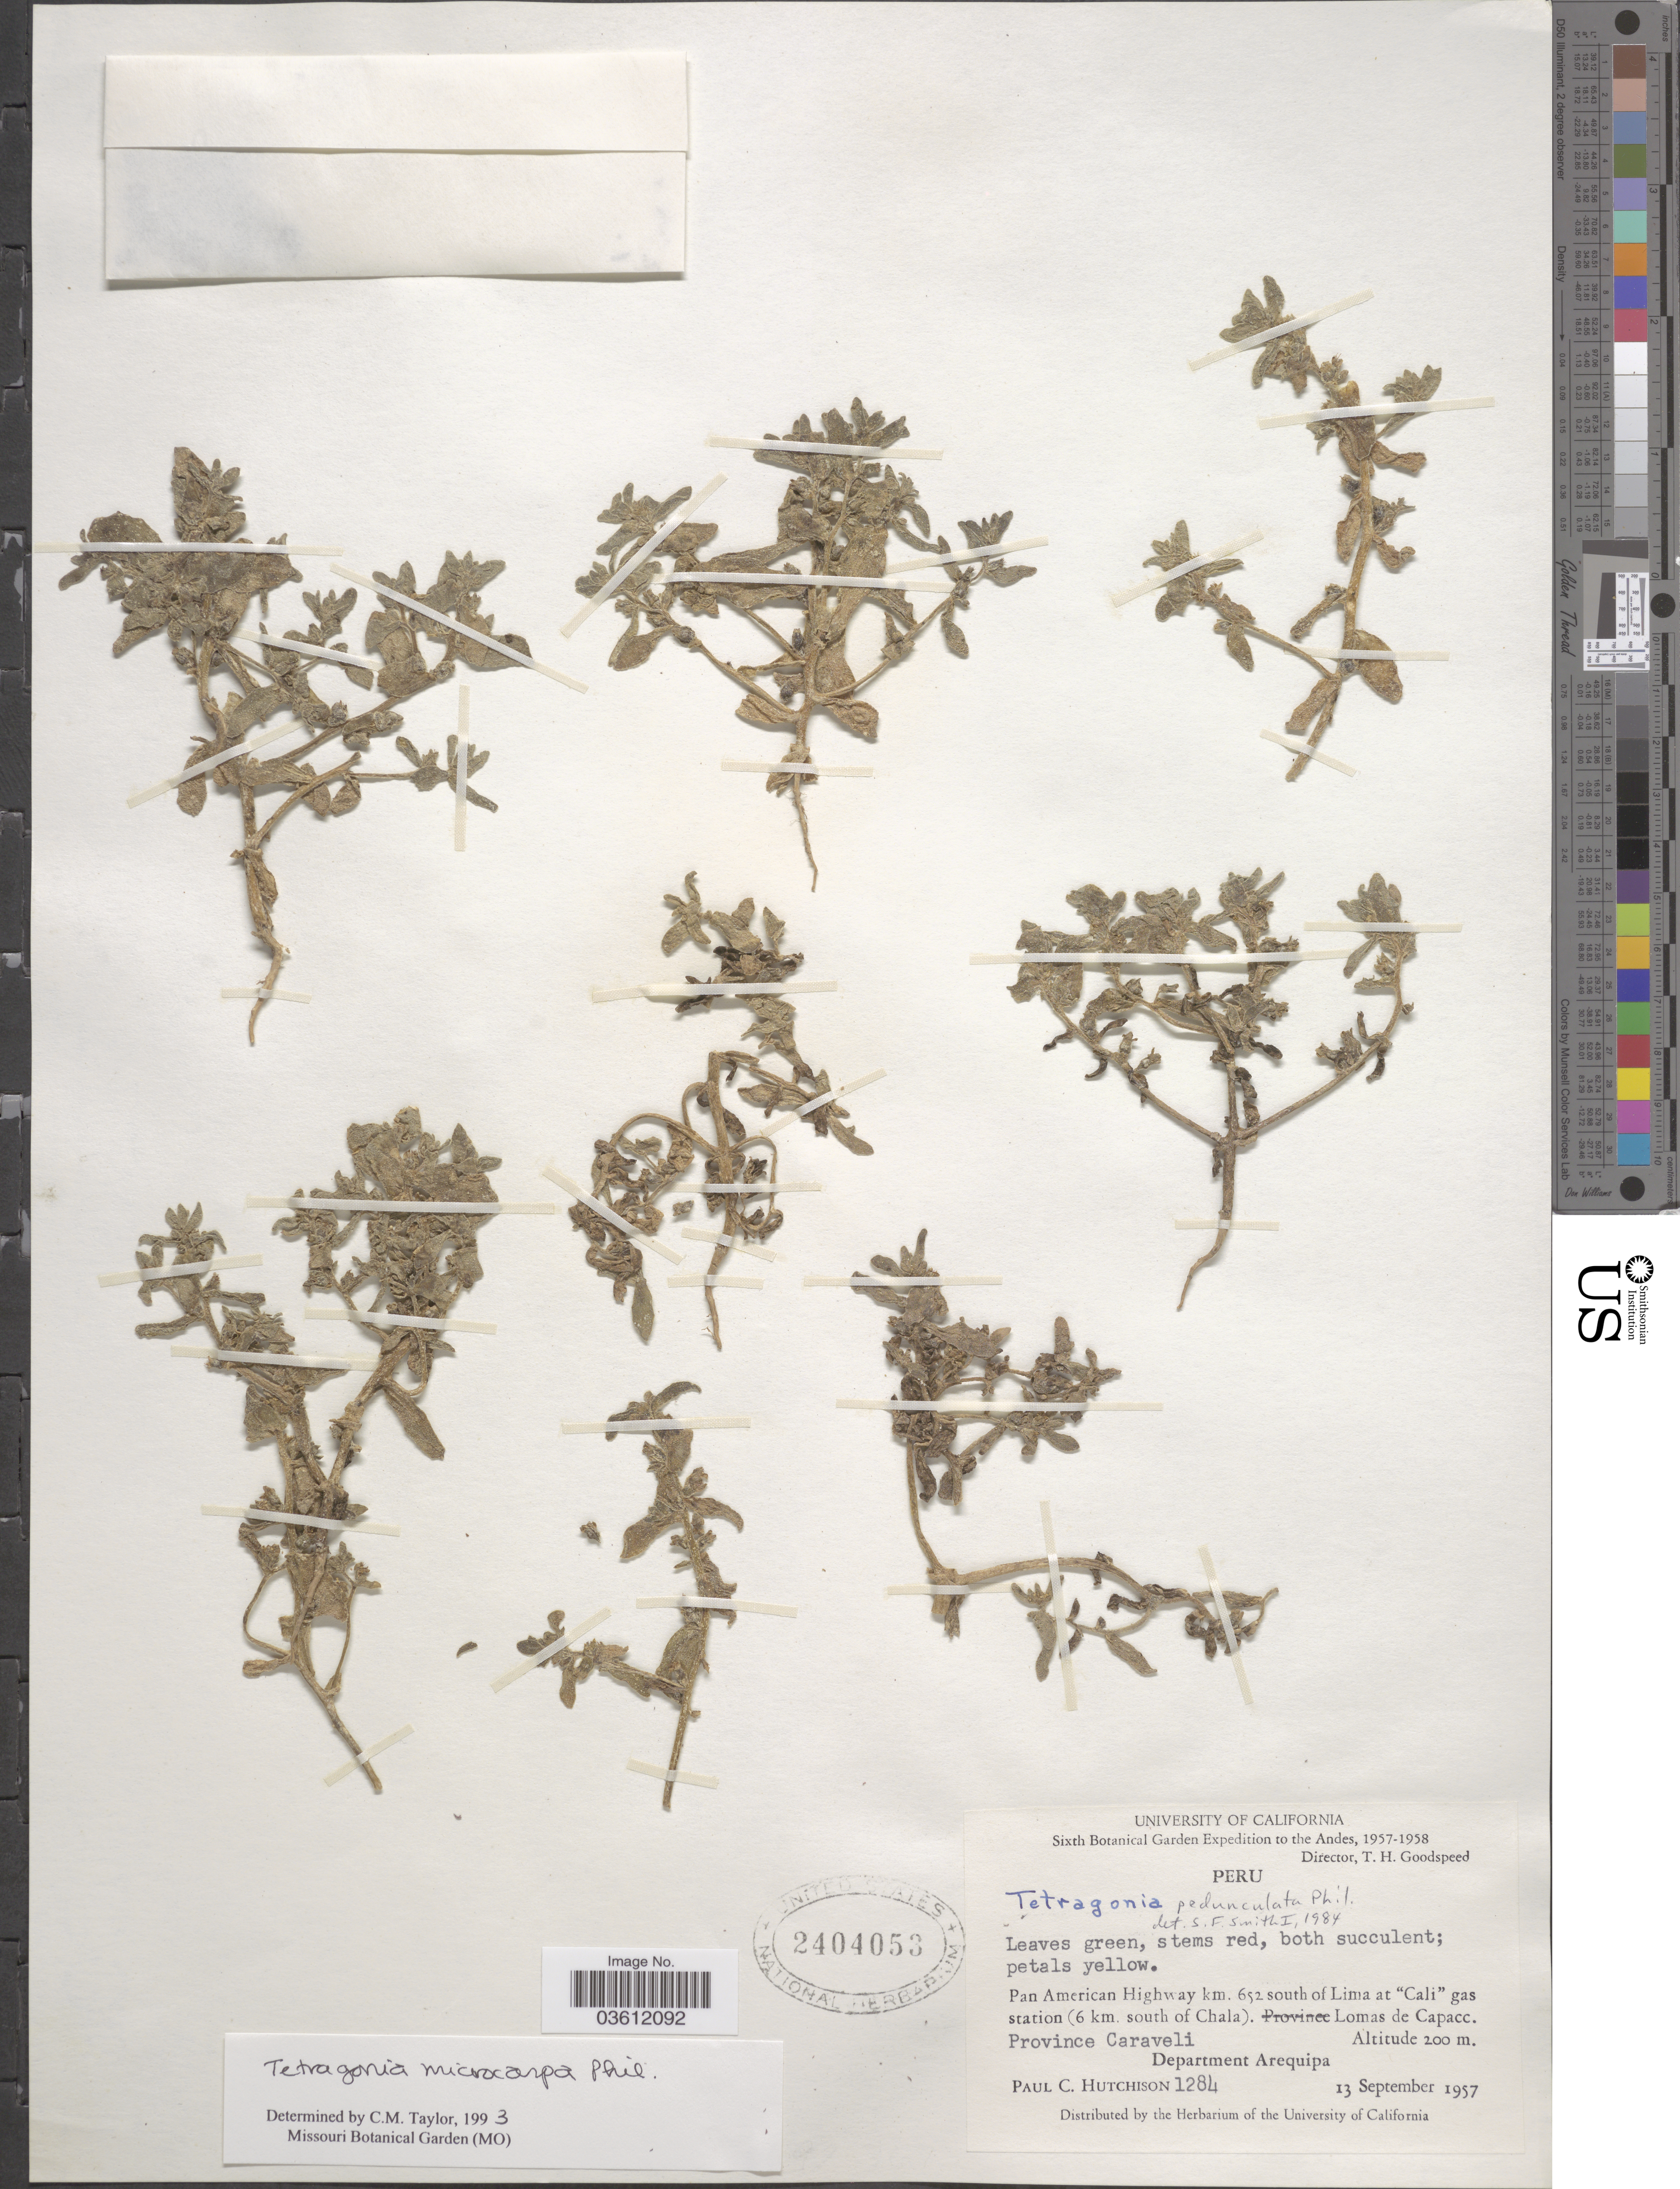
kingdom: Plantae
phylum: Tracheophyta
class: Magnoliopsida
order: Caryophyllales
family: Aizoaceae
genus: Tetragonia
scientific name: Tetragonia microcarpa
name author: Phil.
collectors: P. C. Hutchison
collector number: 1284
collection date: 1957-09-13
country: Peru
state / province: Arequipa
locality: Andes. Pan American Highway km. 652 south of Lima at "Cali" gas station (6 km. south of Chala). Lomas de Capacc. Province Caraveli. Department Arequipa.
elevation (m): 200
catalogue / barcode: US 2404053